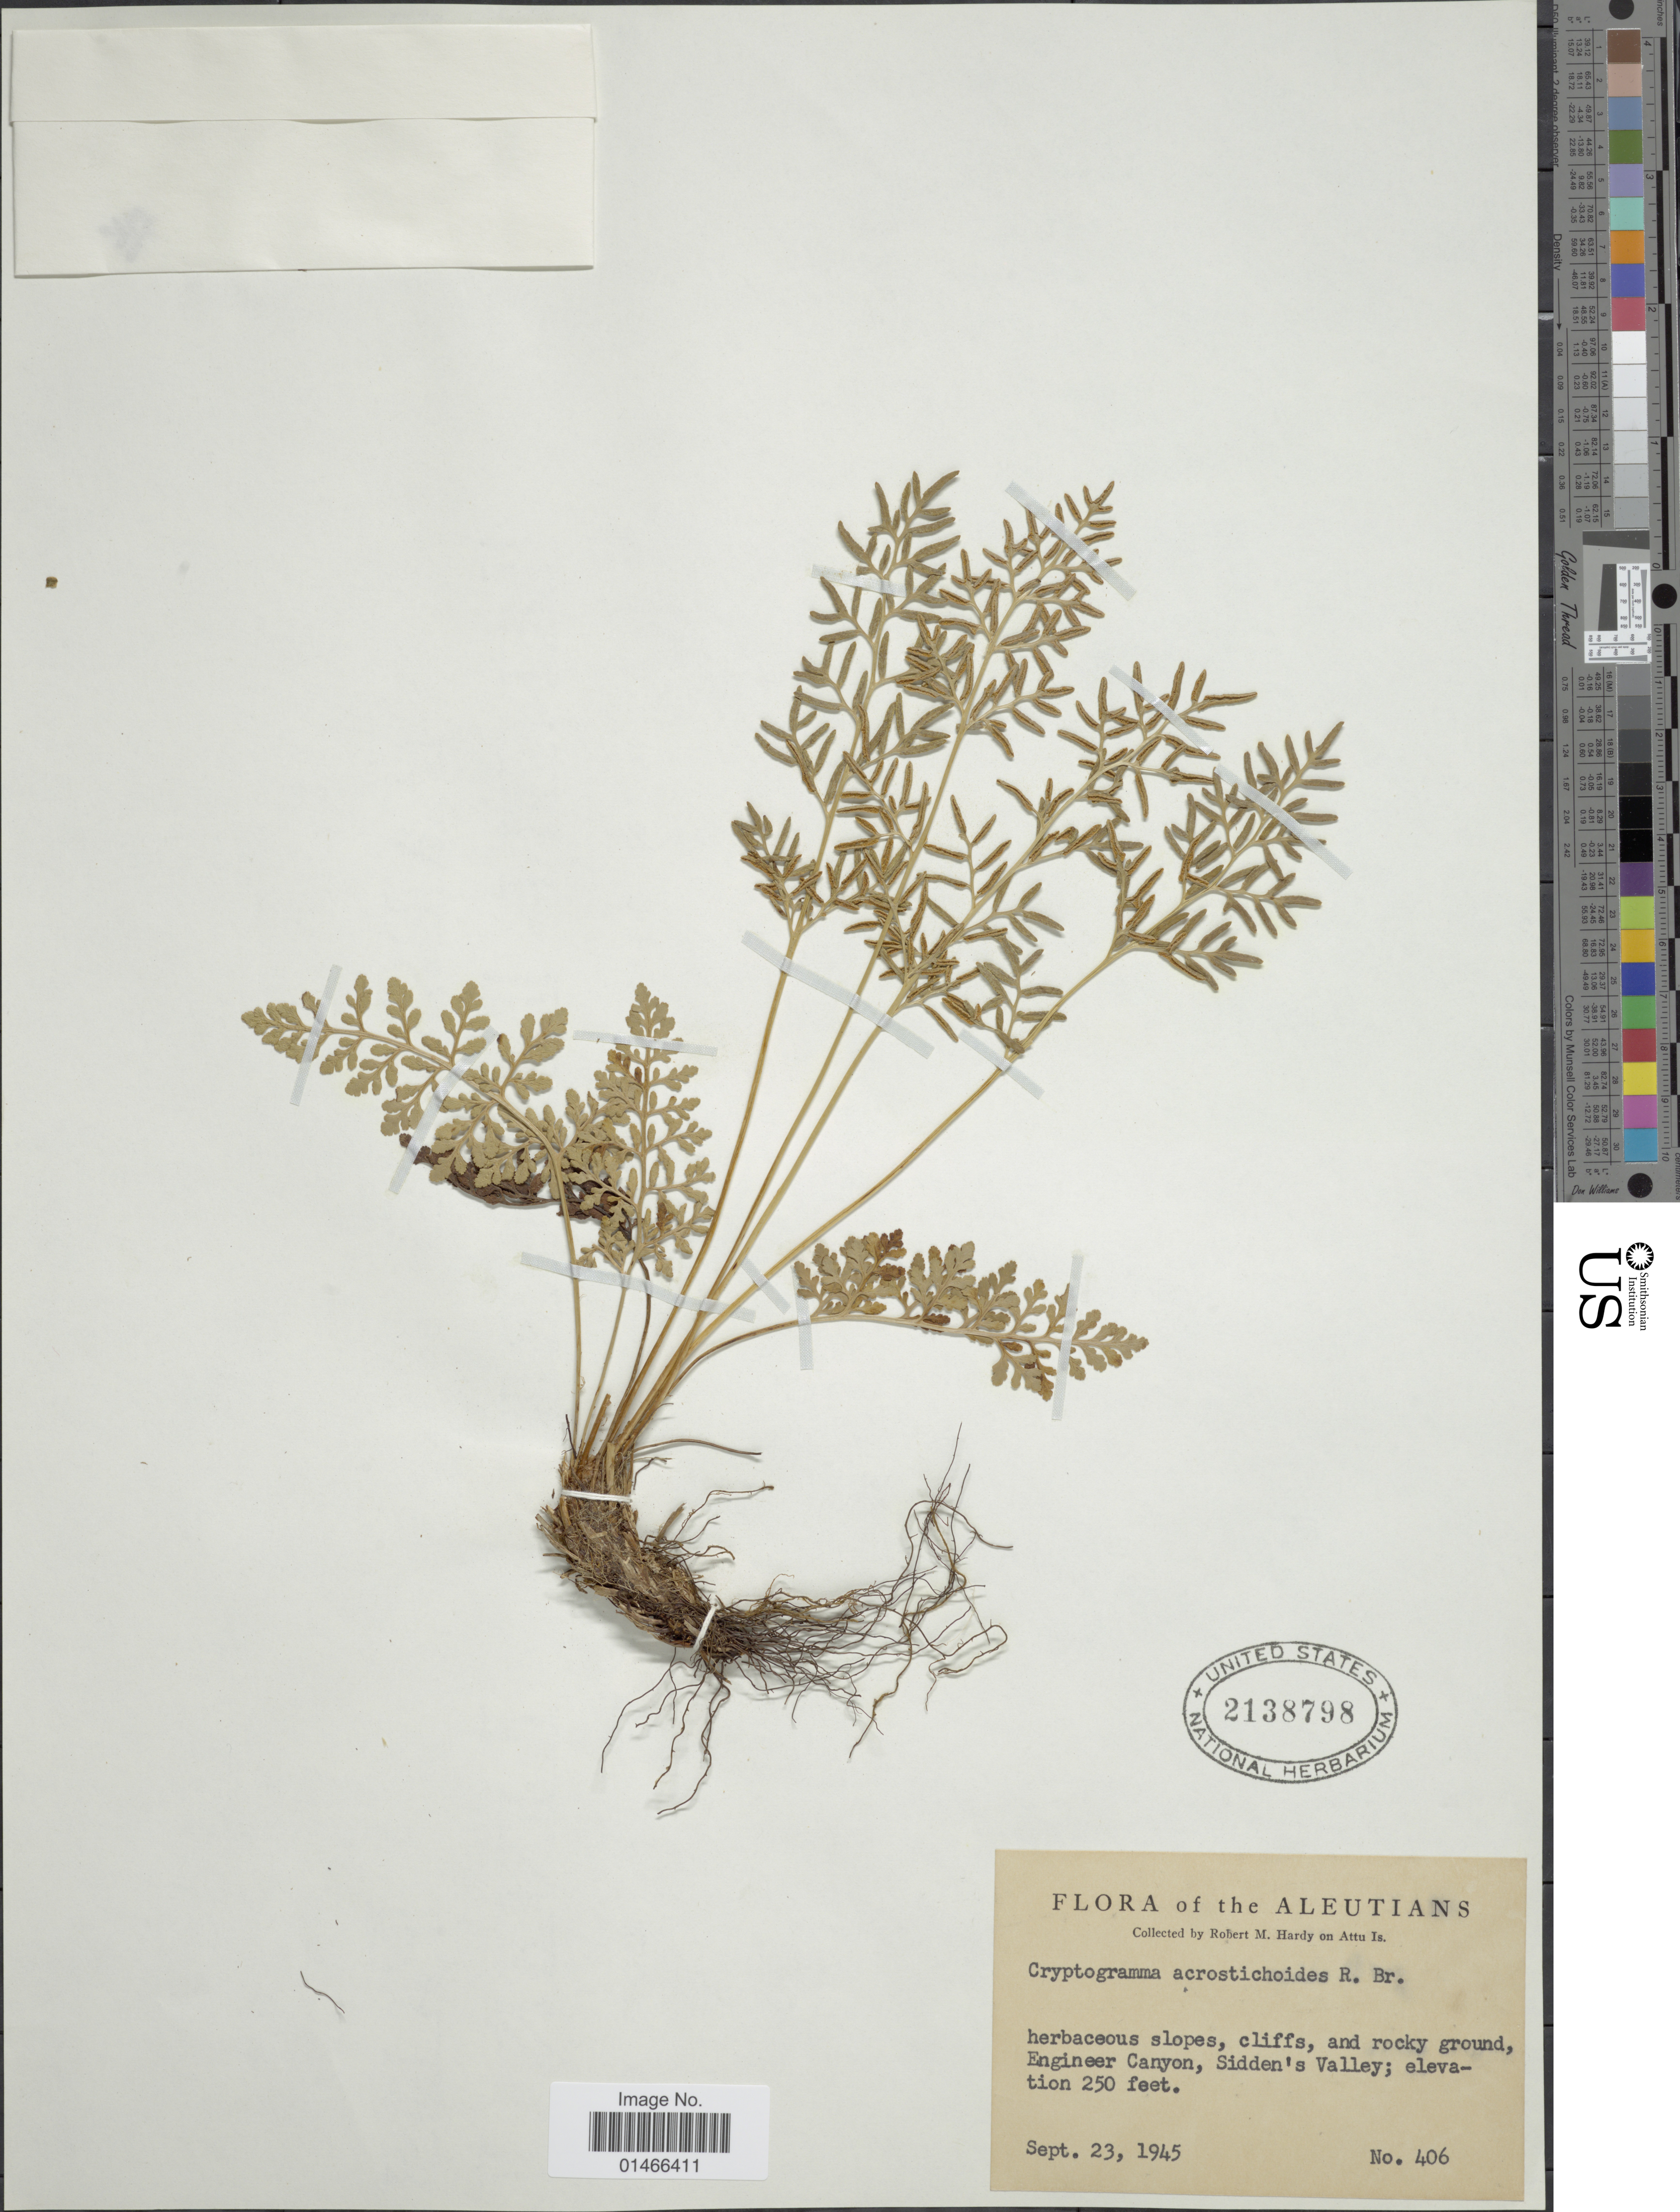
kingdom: Plantae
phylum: Tracheophyta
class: Polypodiopsida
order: Polypodiales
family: Pteridaceae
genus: Cryptogramma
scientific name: Cryptogramma acrostichoides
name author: R. Br.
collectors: R. Hardy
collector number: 406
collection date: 1945-09-23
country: United States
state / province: Alaska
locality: Aleutians. Attu Is. Engineer Canyon, Sidden's Valley.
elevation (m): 76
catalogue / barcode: US 2138798